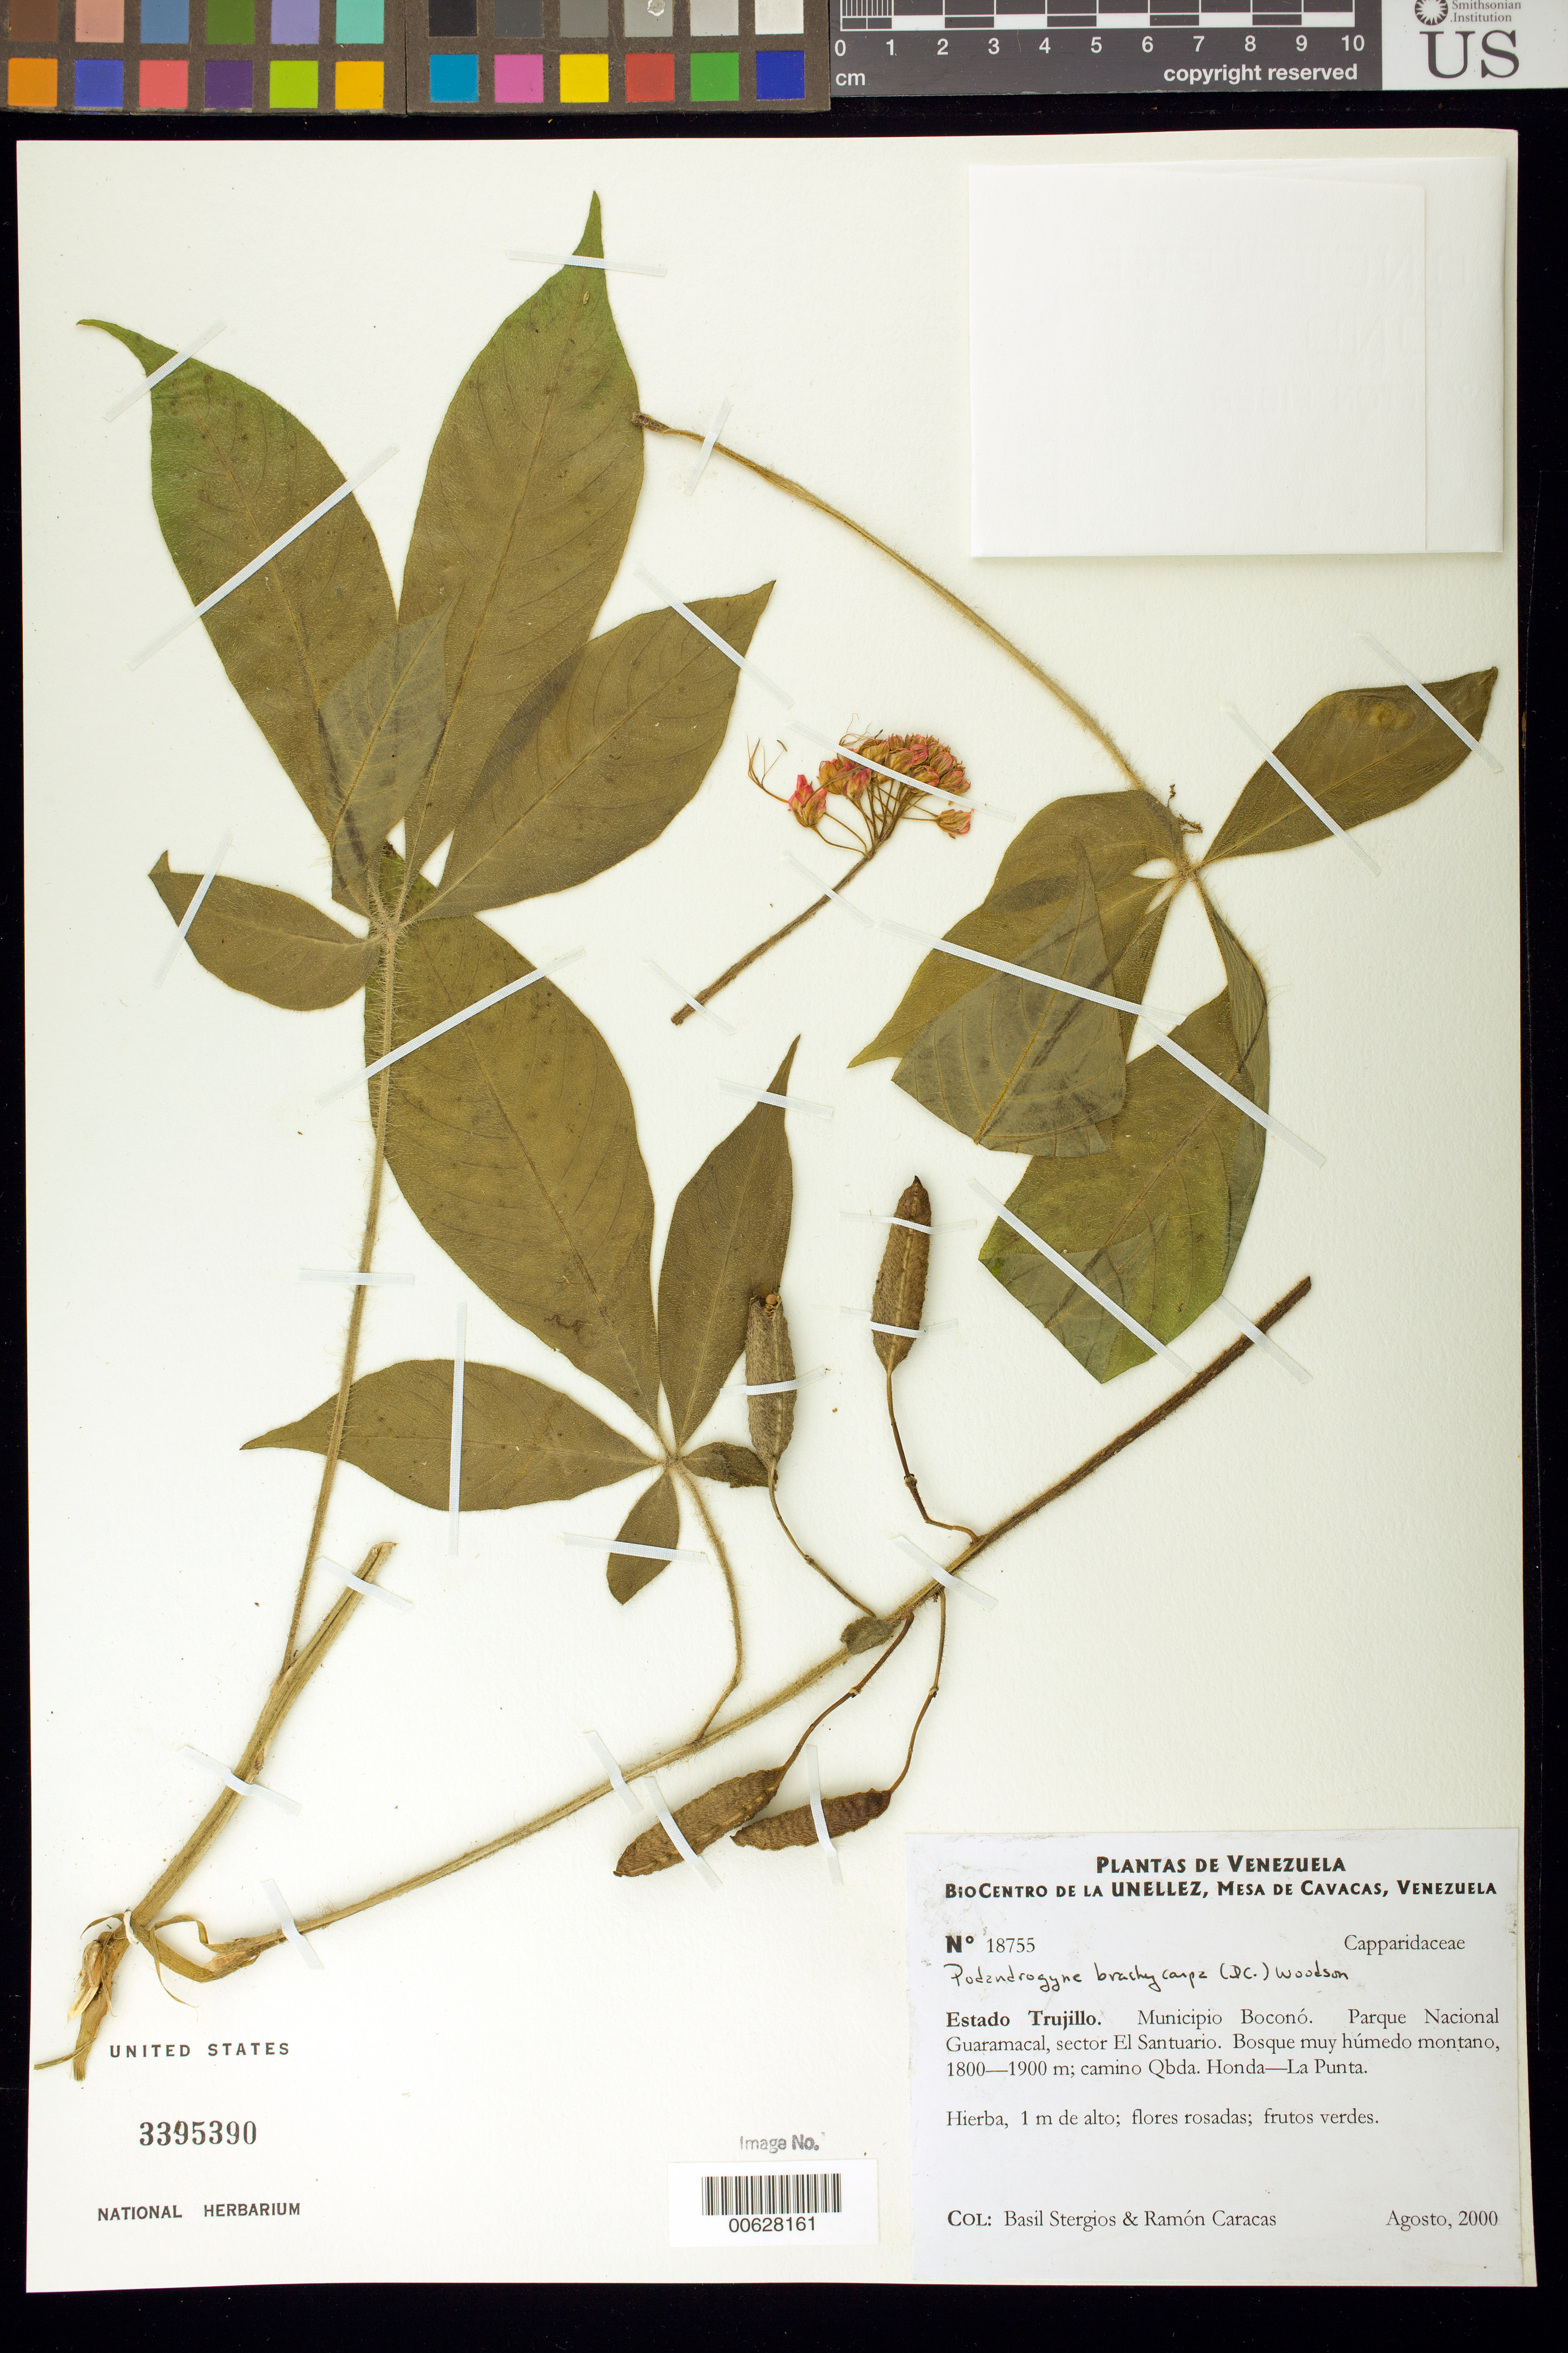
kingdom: Plantae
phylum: Tracheophyta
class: Magnoliopsida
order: Brassicales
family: Cleomaceae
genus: Podandrogyne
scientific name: Podandrogyne brachycarpa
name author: (DC.) Woodson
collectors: B. G. Stergios & R. Caracas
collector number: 18755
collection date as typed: Aug 2000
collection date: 2000-08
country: Venezuela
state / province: Trujillo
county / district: Boconó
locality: Parque Nacional Guaramacal, El Santuarío, Quebrada Honda-La Punta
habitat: Bosque muy húmedo montano.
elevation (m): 1800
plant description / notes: MO, PORT, US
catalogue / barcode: US 3395390